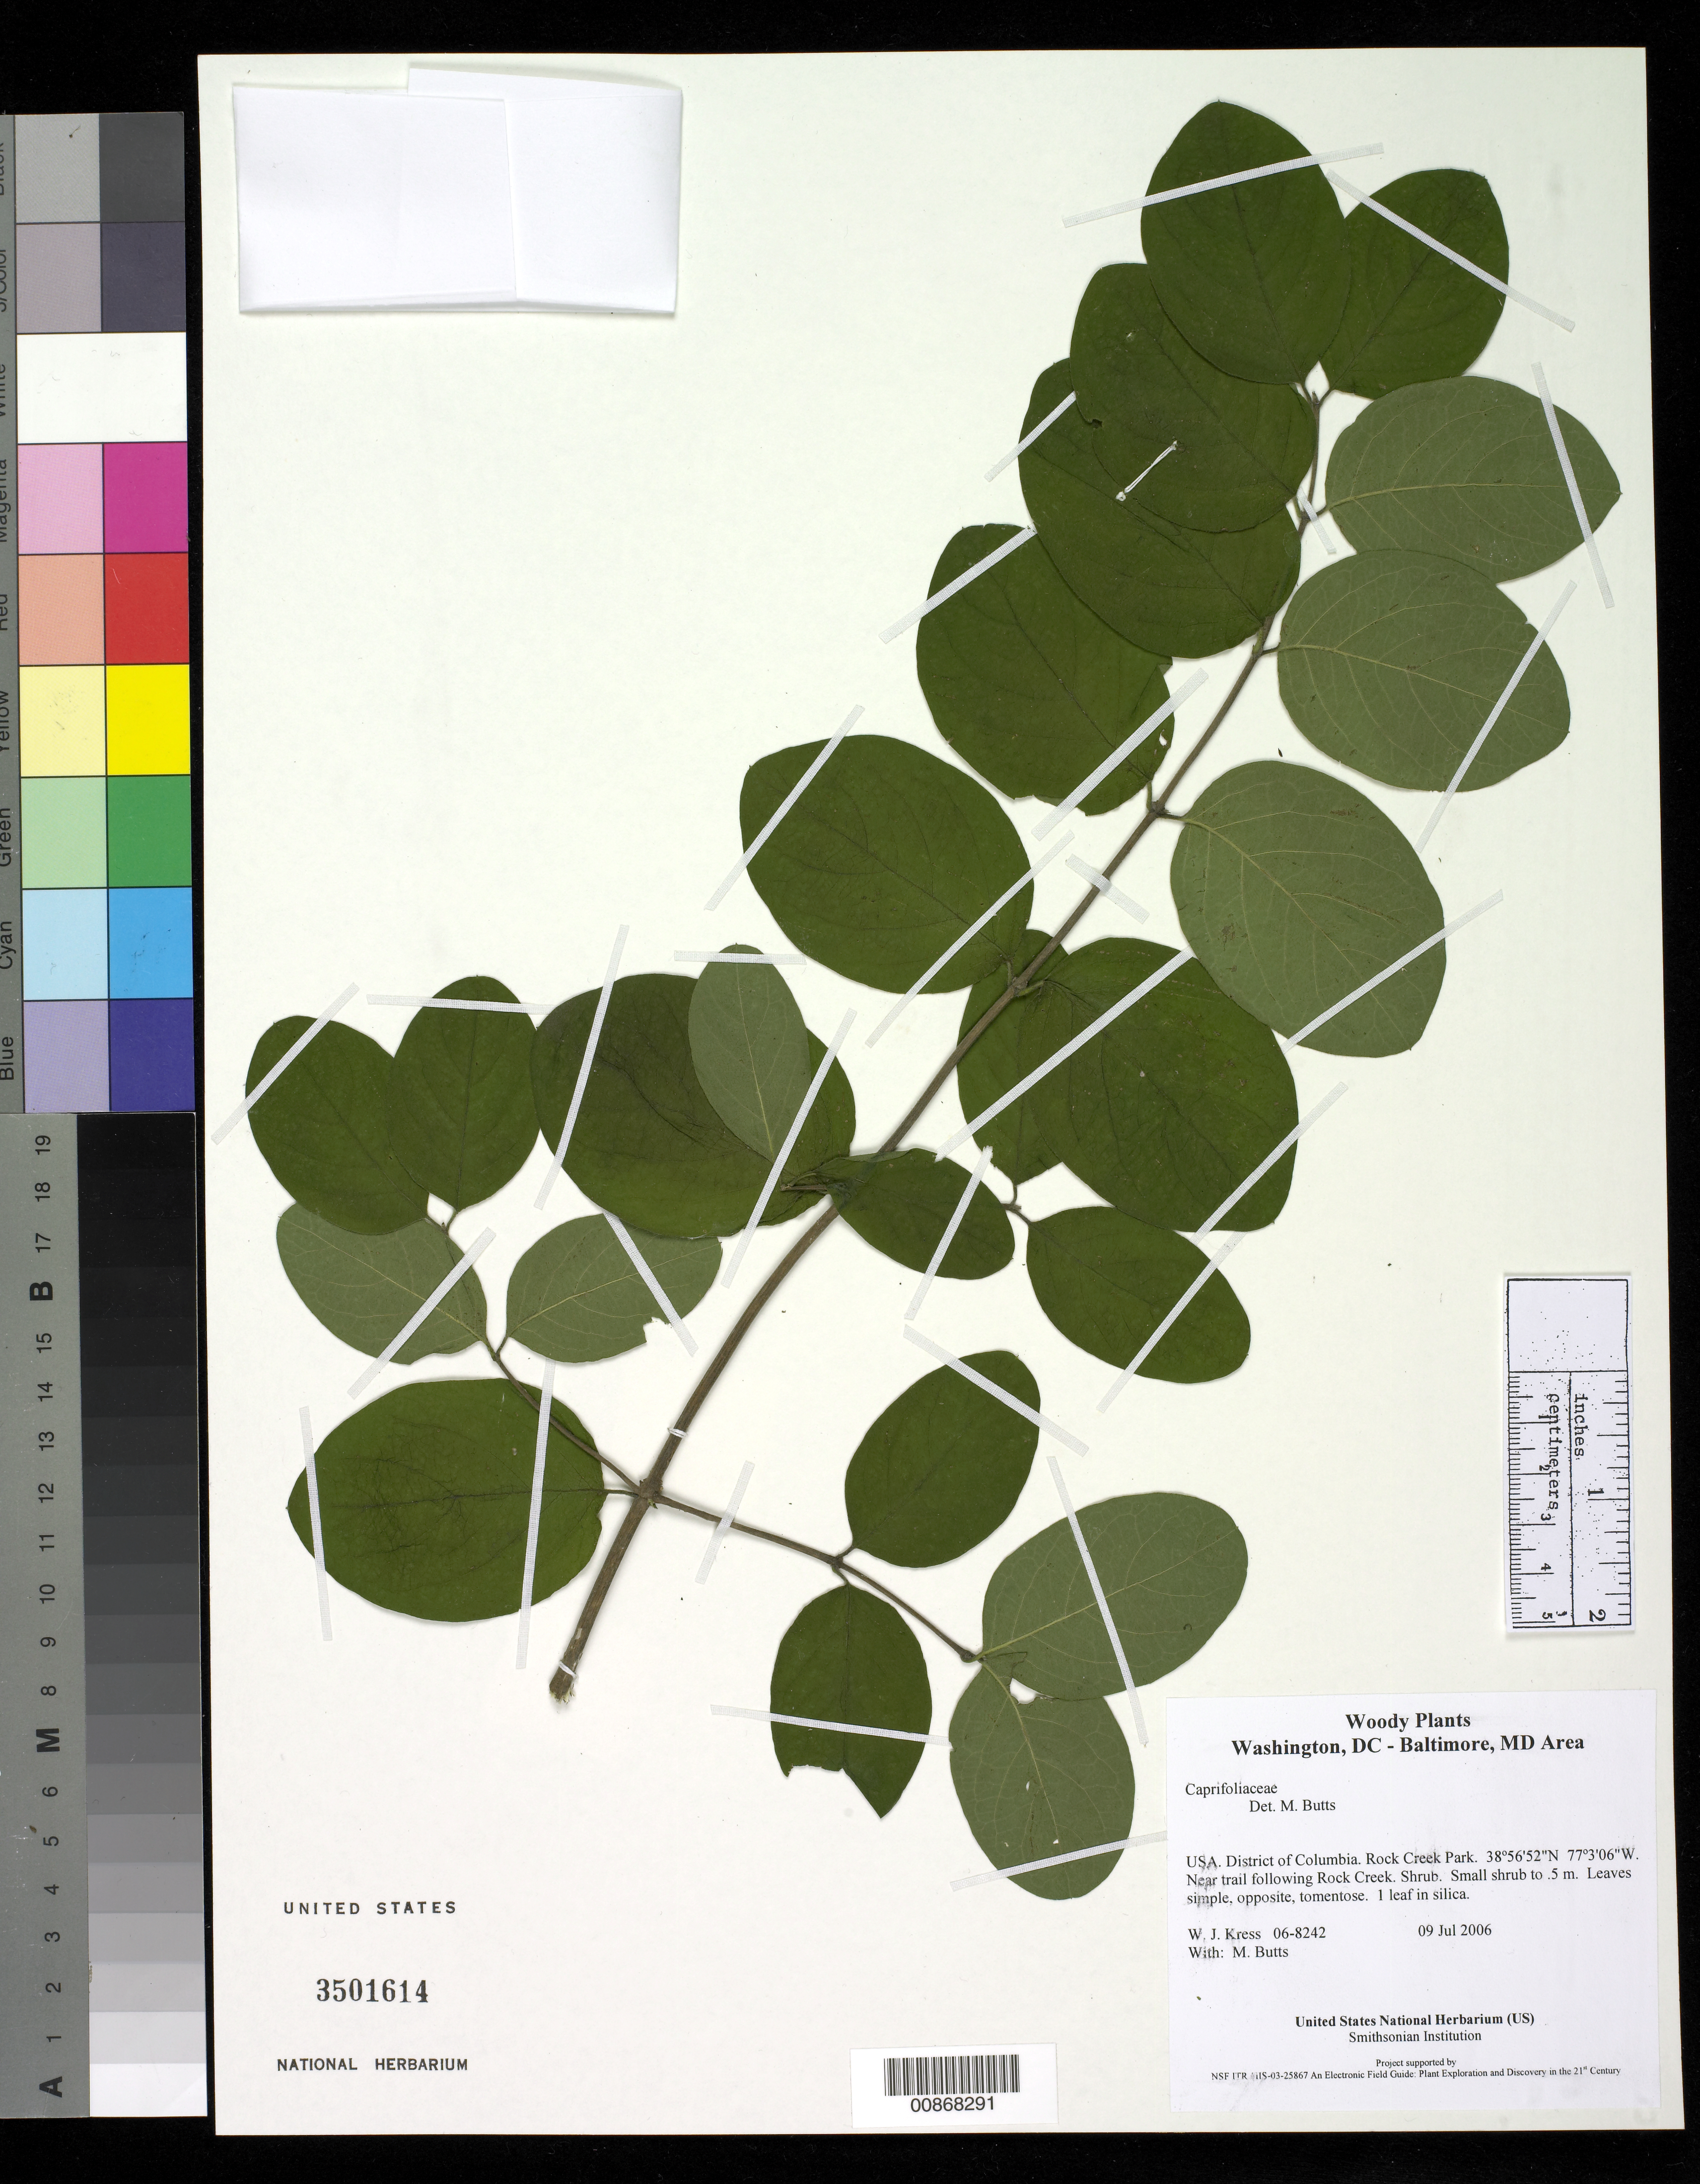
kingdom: Plantae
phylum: Tracheophyta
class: Magnoliopsida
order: Dipsacales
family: Caprifoliaceae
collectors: W. J. Kress & M. B. Butts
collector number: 06-8242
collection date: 2006-07-09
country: United States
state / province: District of Columbia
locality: Rock Creek Park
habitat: Near trail following Rock Creek.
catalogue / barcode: US 3501614